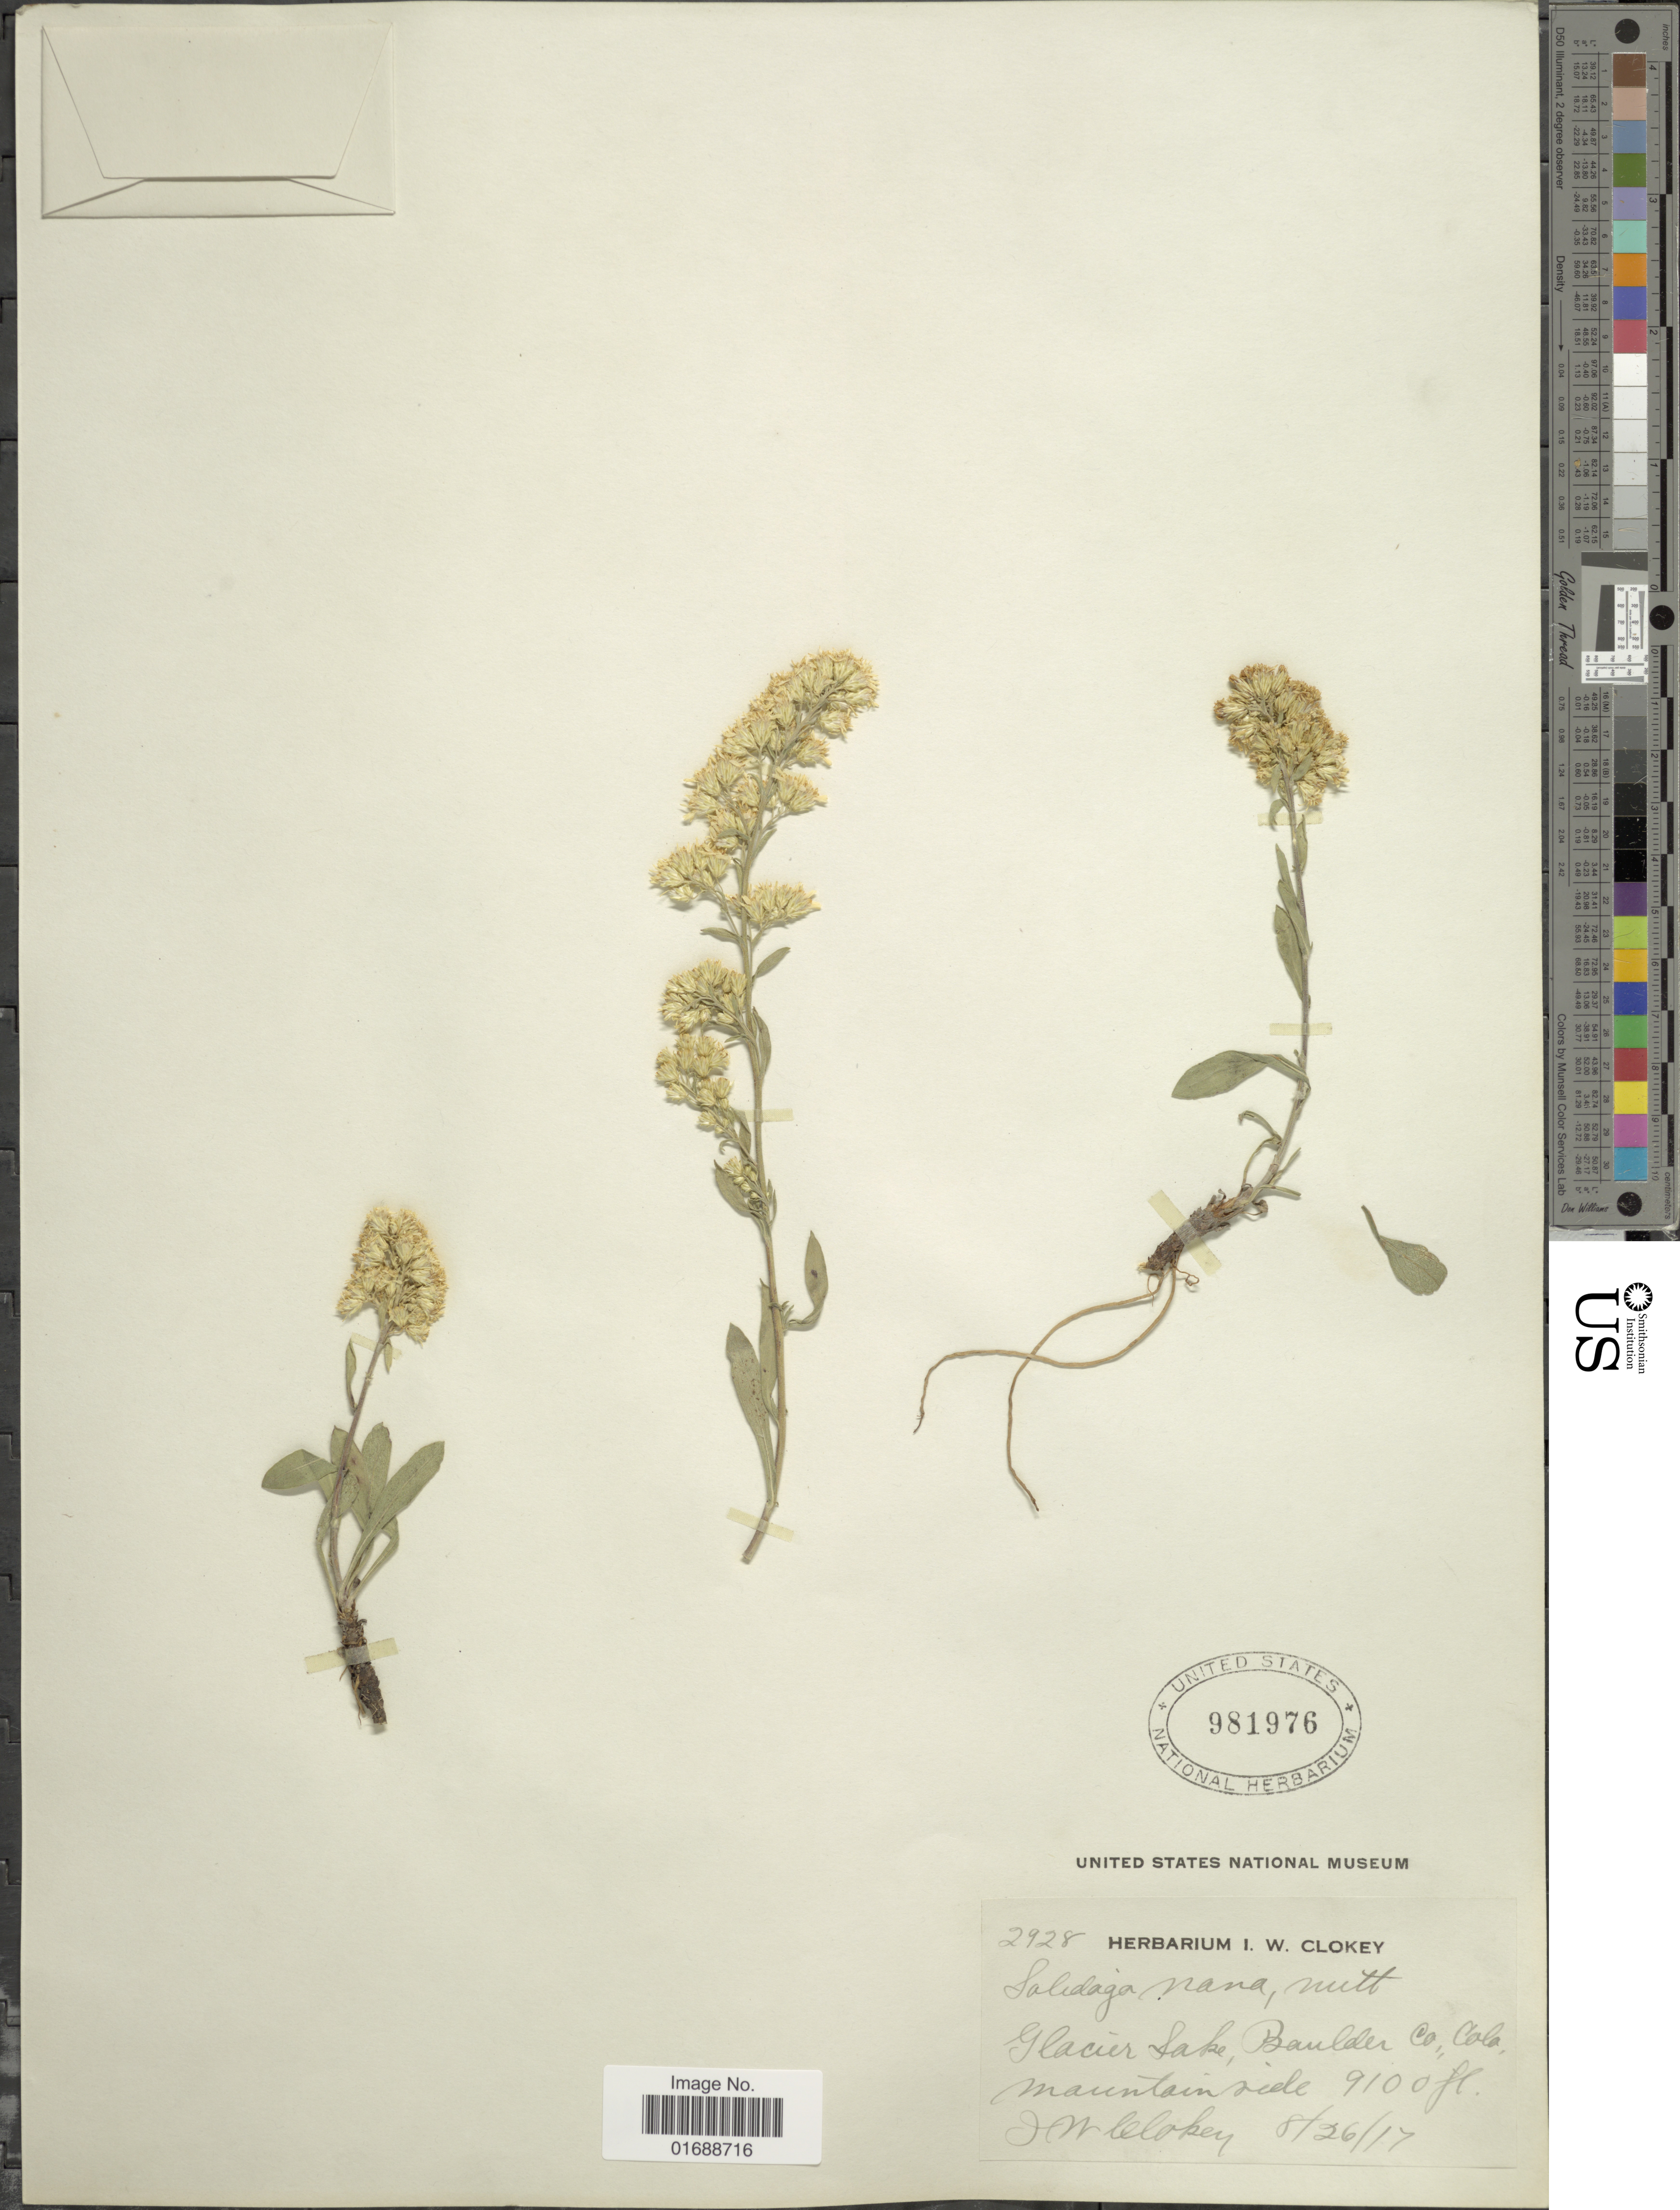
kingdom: Plantae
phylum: Tracheophyta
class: Magnoliopsida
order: Asterales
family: Asteraceae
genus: Solidago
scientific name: Solidago nana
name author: Nutt.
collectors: I. W. Clokey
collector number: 2928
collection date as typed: Transcribed d/m/y: 26/8/17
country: United States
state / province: Colorado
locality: Glacier Lake, Boulder Co. Mountain side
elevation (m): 2774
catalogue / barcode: US 981976